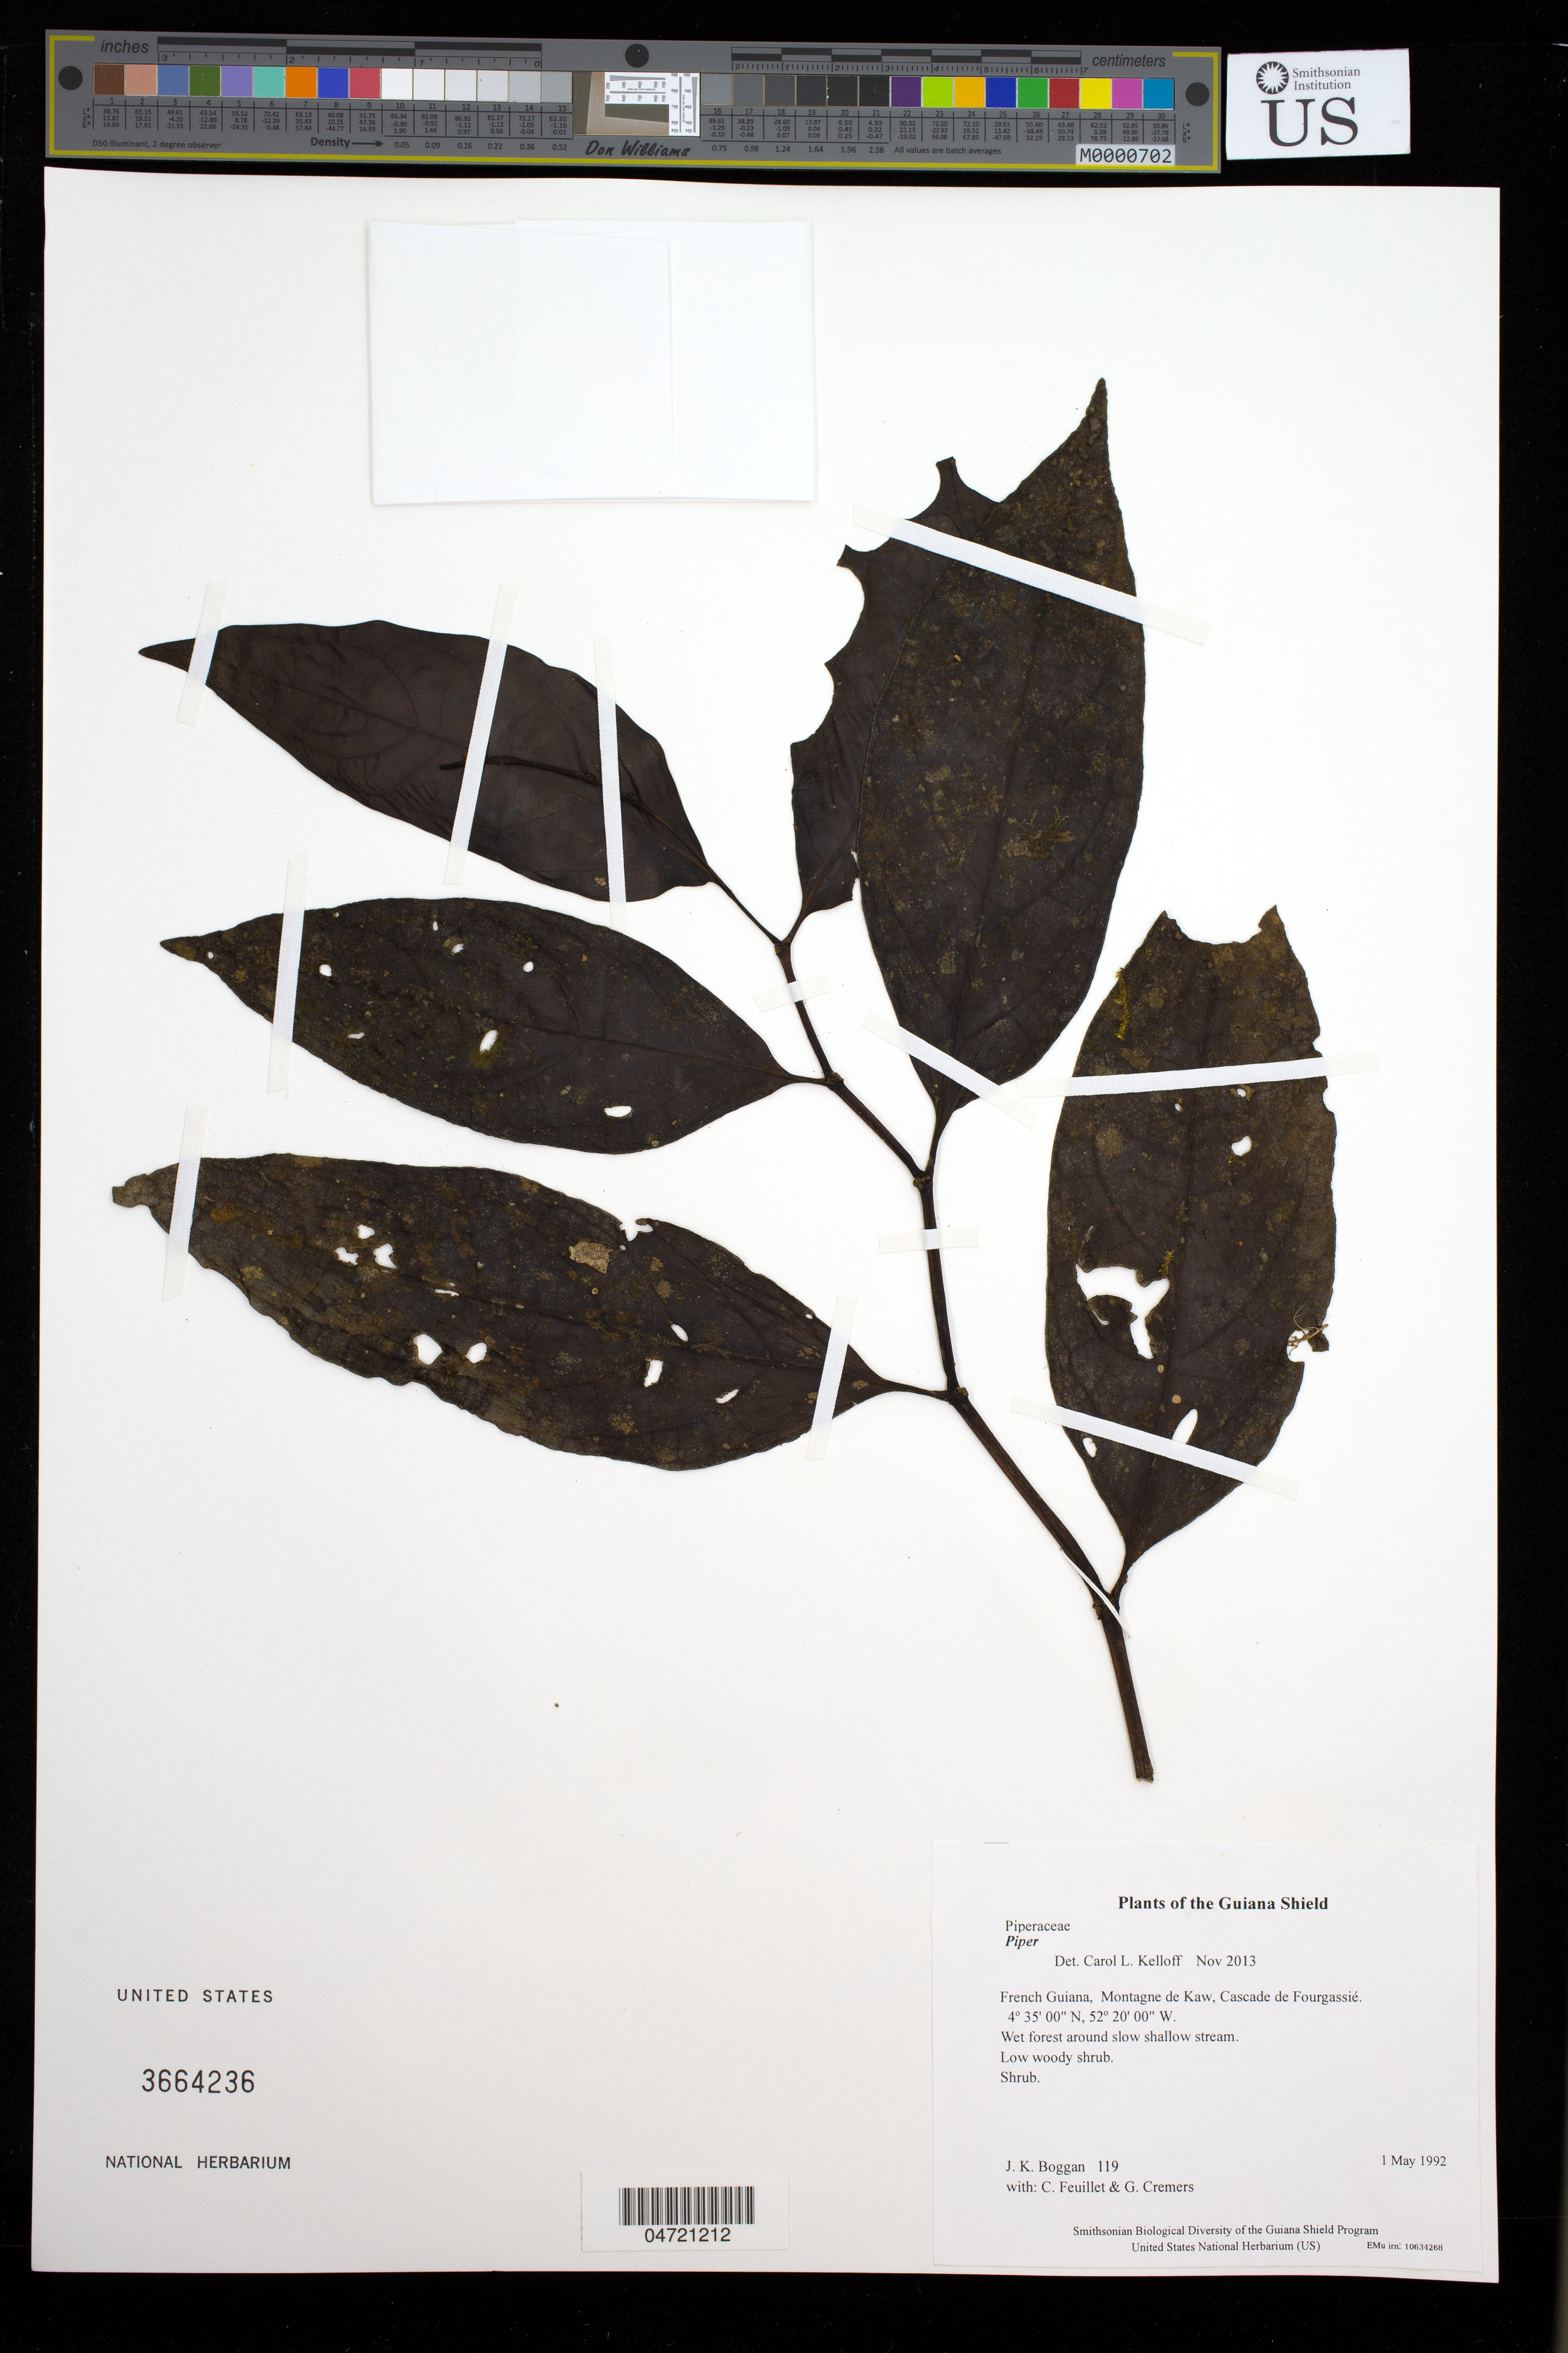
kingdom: Plantae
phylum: Tracheophyta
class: Magnoliopsida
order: Piperales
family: Piperaceae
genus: Piper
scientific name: Piper sp.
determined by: Kelloff, Carol L., (US), Smithsonian Institution - National Museum of Natural History (UNITED STATES)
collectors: J. K. Boggan, C. Feuillet & G. Cremers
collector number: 119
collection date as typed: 1 May 1992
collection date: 1992-05-01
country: French Guiana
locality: Montagne de Kaw, Cascade de Fourgassié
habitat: Wet forest around slow shallow stream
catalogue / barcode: US 3664236